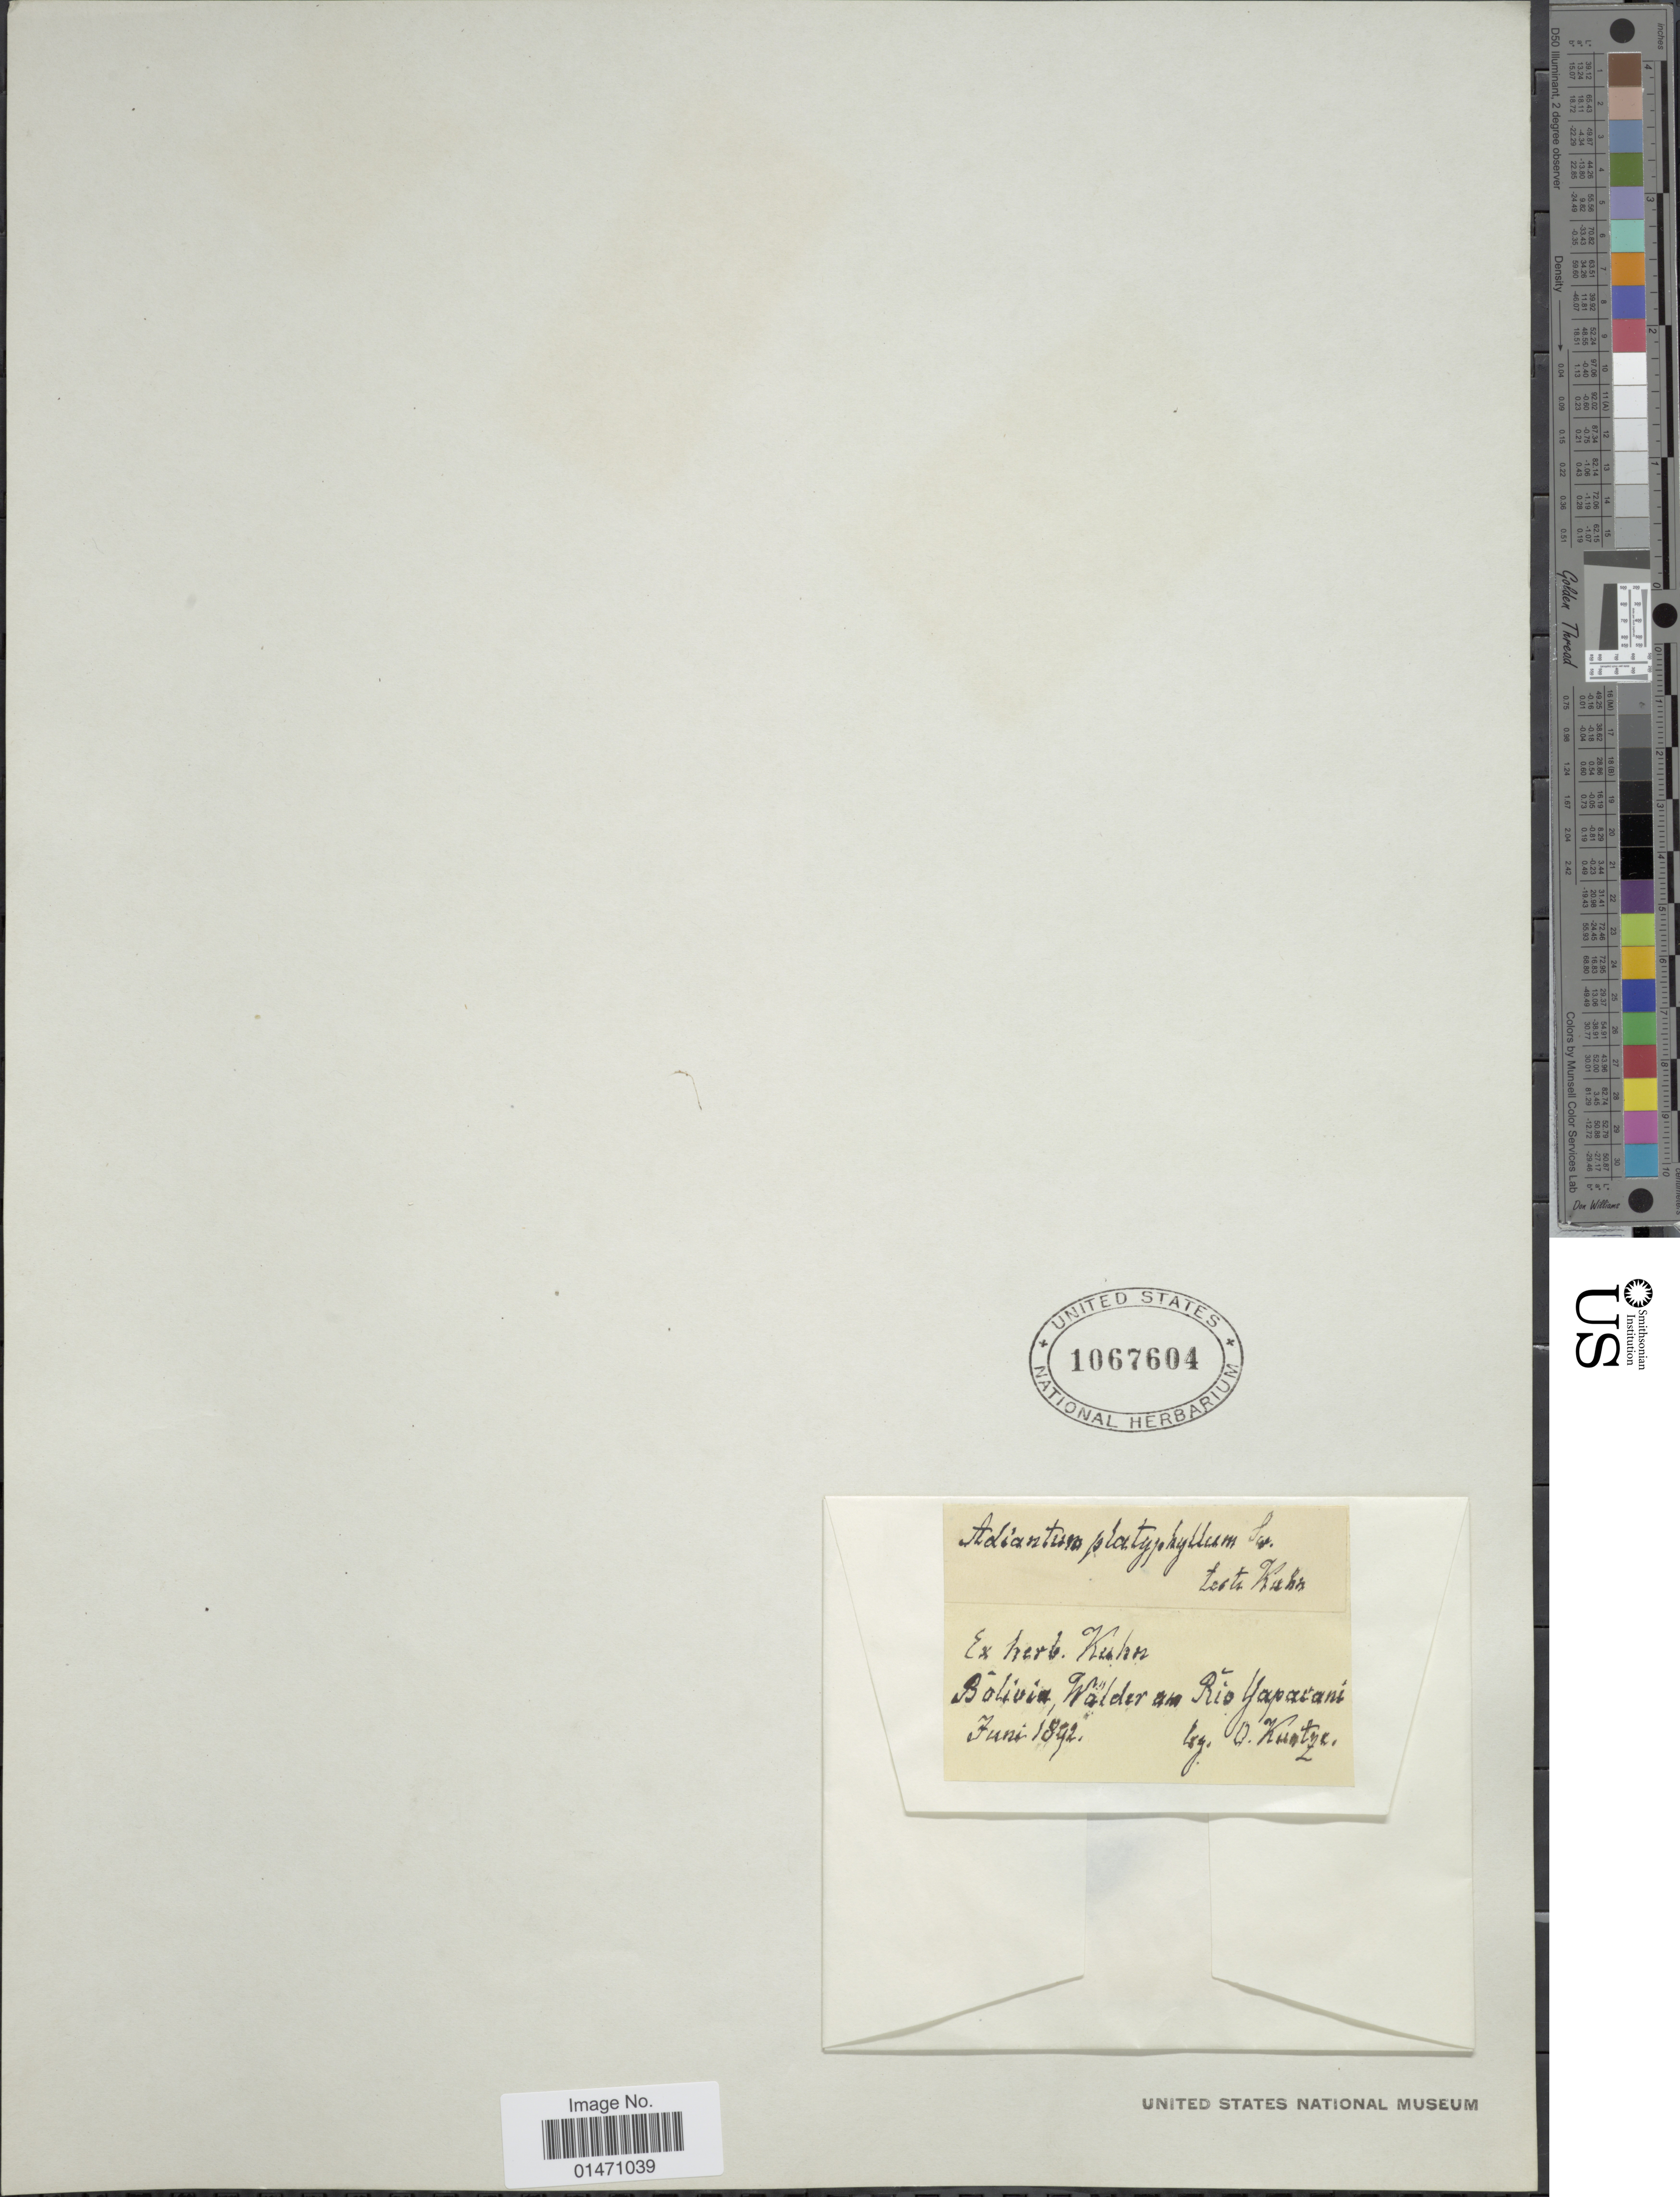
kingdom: Plantae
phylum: Tracheophyta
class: Polypodiopsida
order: Polypodiales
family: Pteridaceae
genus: Adiantum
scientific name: Adiantum platyphyllum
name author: Sw.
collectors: C.E.O. Kuntze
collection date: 1892-06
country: Bolivia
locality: Bolivia Walder am Rio Yapacani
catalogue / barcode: US 1067604